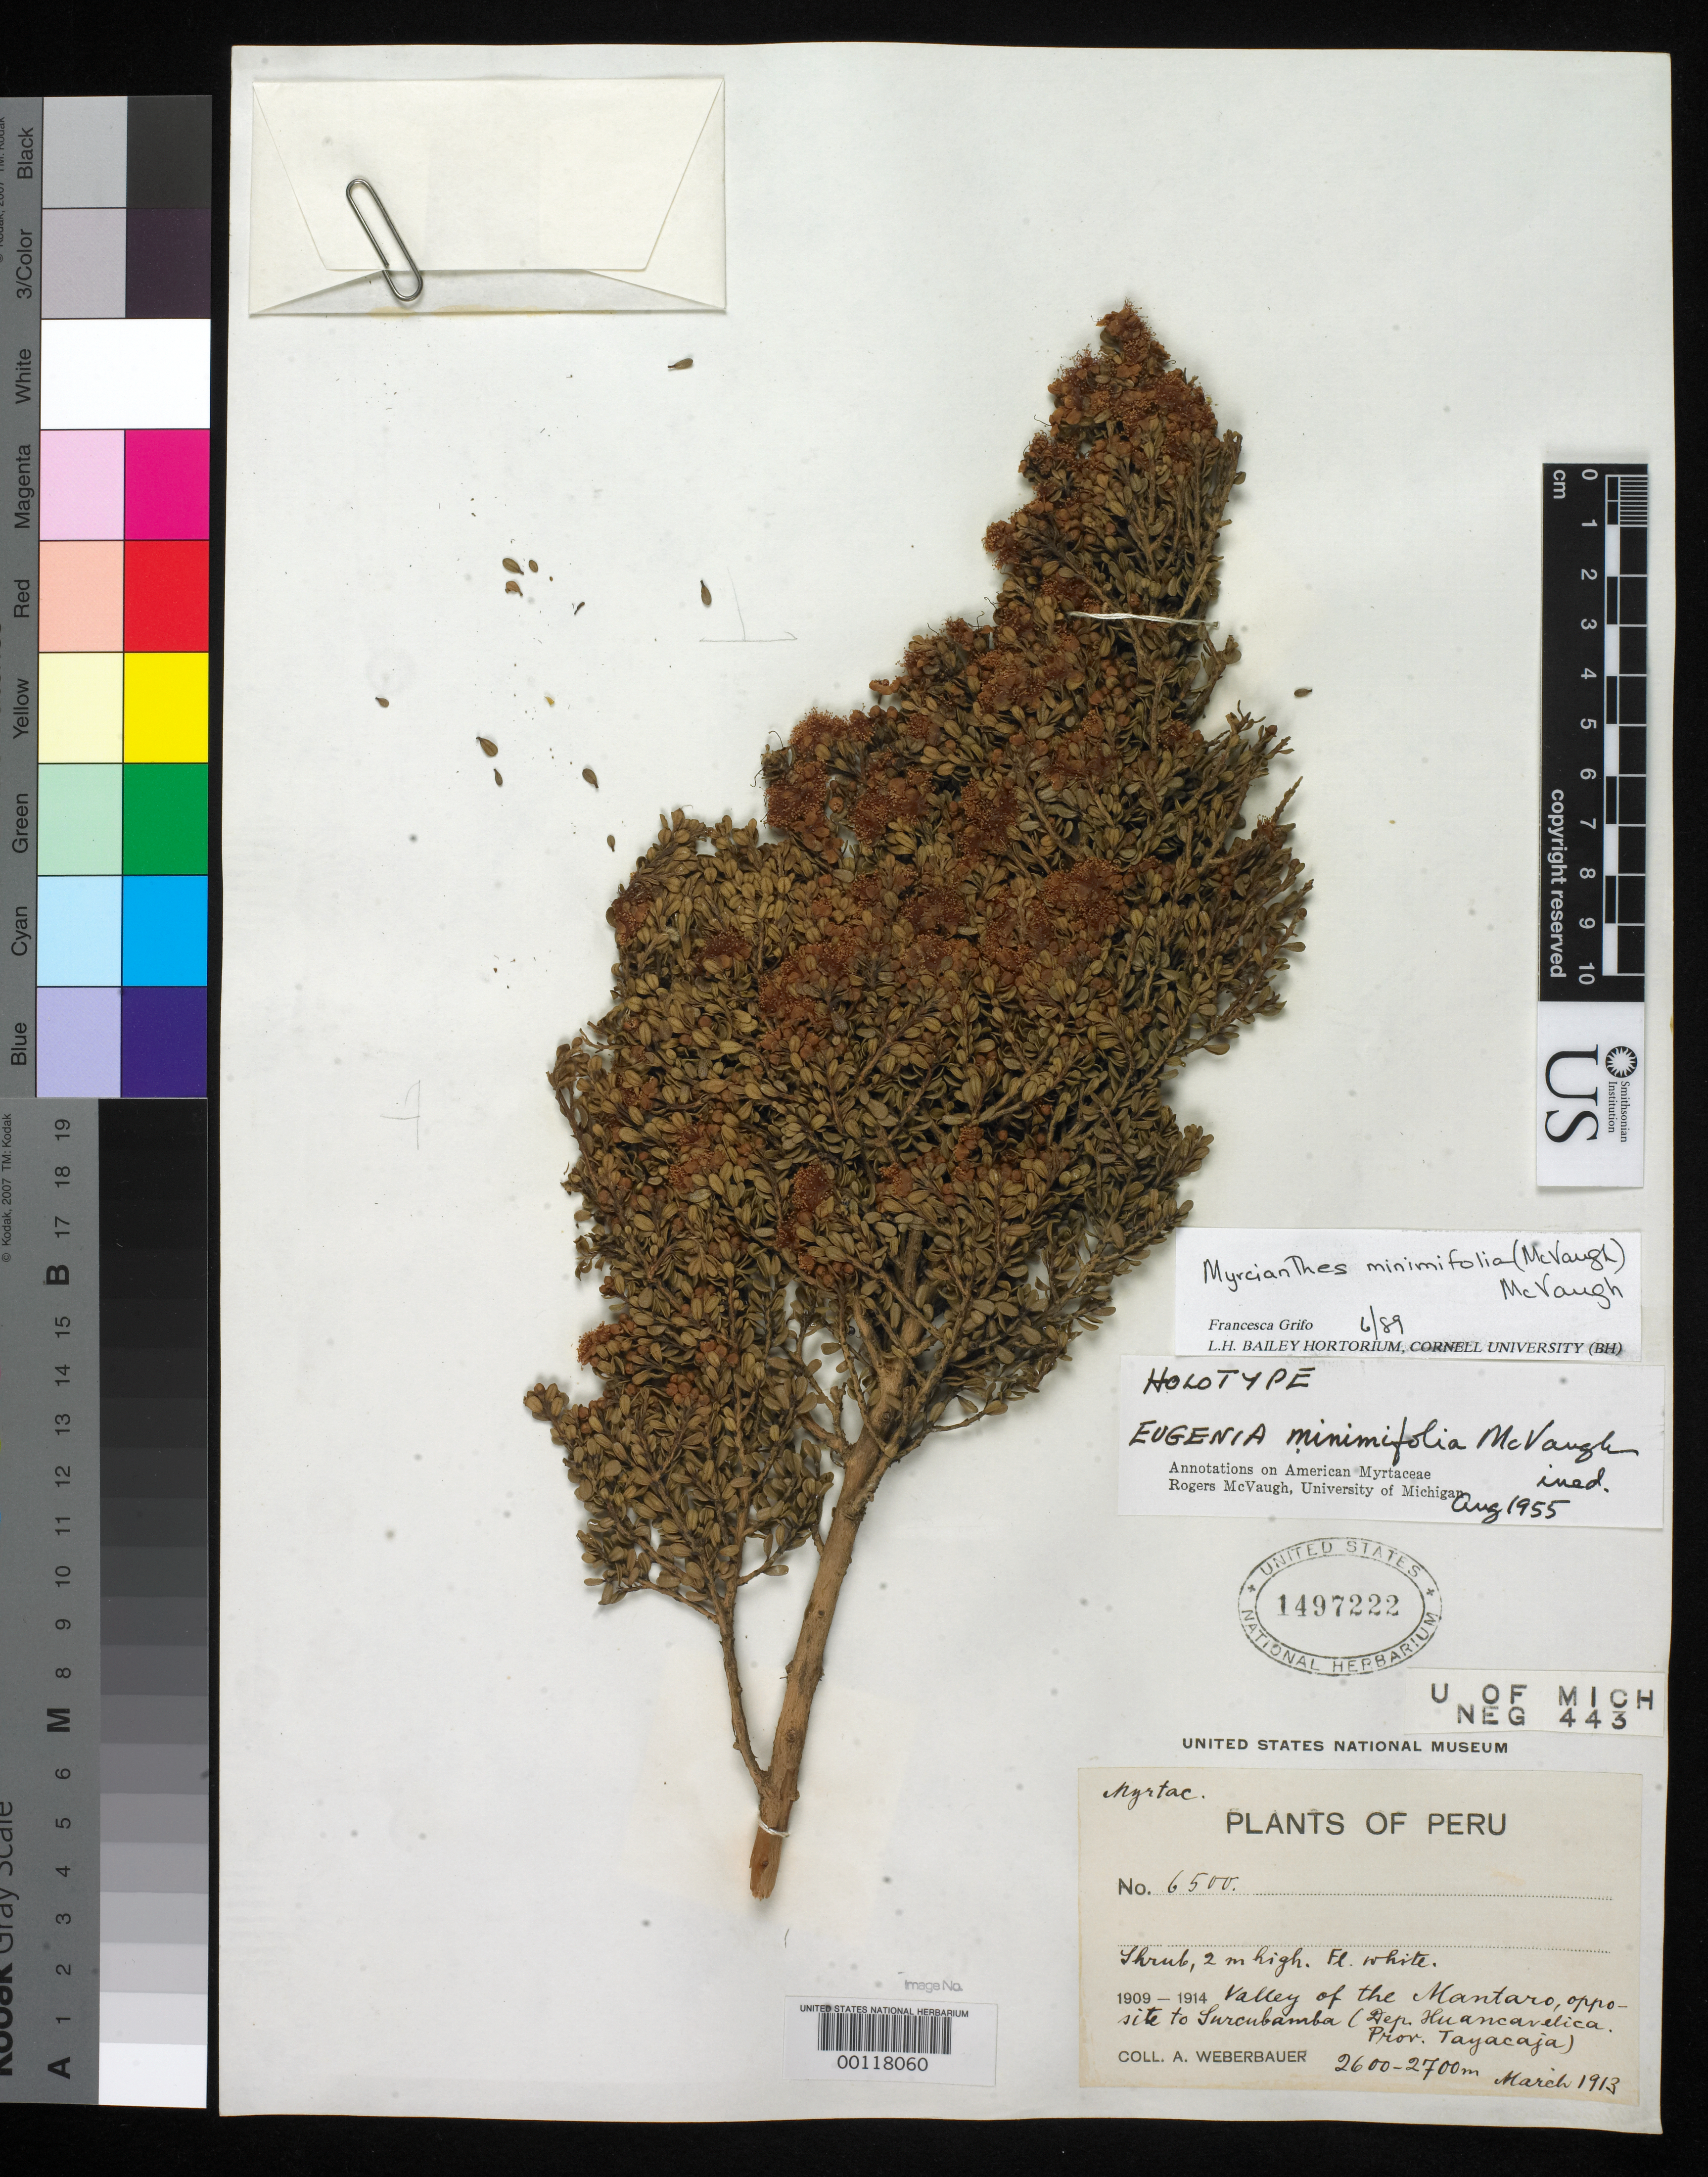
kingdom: Plantae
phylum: Tracheophyta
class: Magnoliopsida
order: Myrtales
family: Myrtaceae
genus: Eugenia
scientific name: Eugenia minimifolia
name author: McVaugh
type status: Holotype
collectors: A. Weberbauer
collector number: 6500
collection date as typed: Mar 1913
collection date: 1913-03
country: Peru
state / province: Huancavelica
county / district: Tayacaja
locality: valley of the Mantaro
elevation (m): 2600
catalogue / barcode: US 1497222